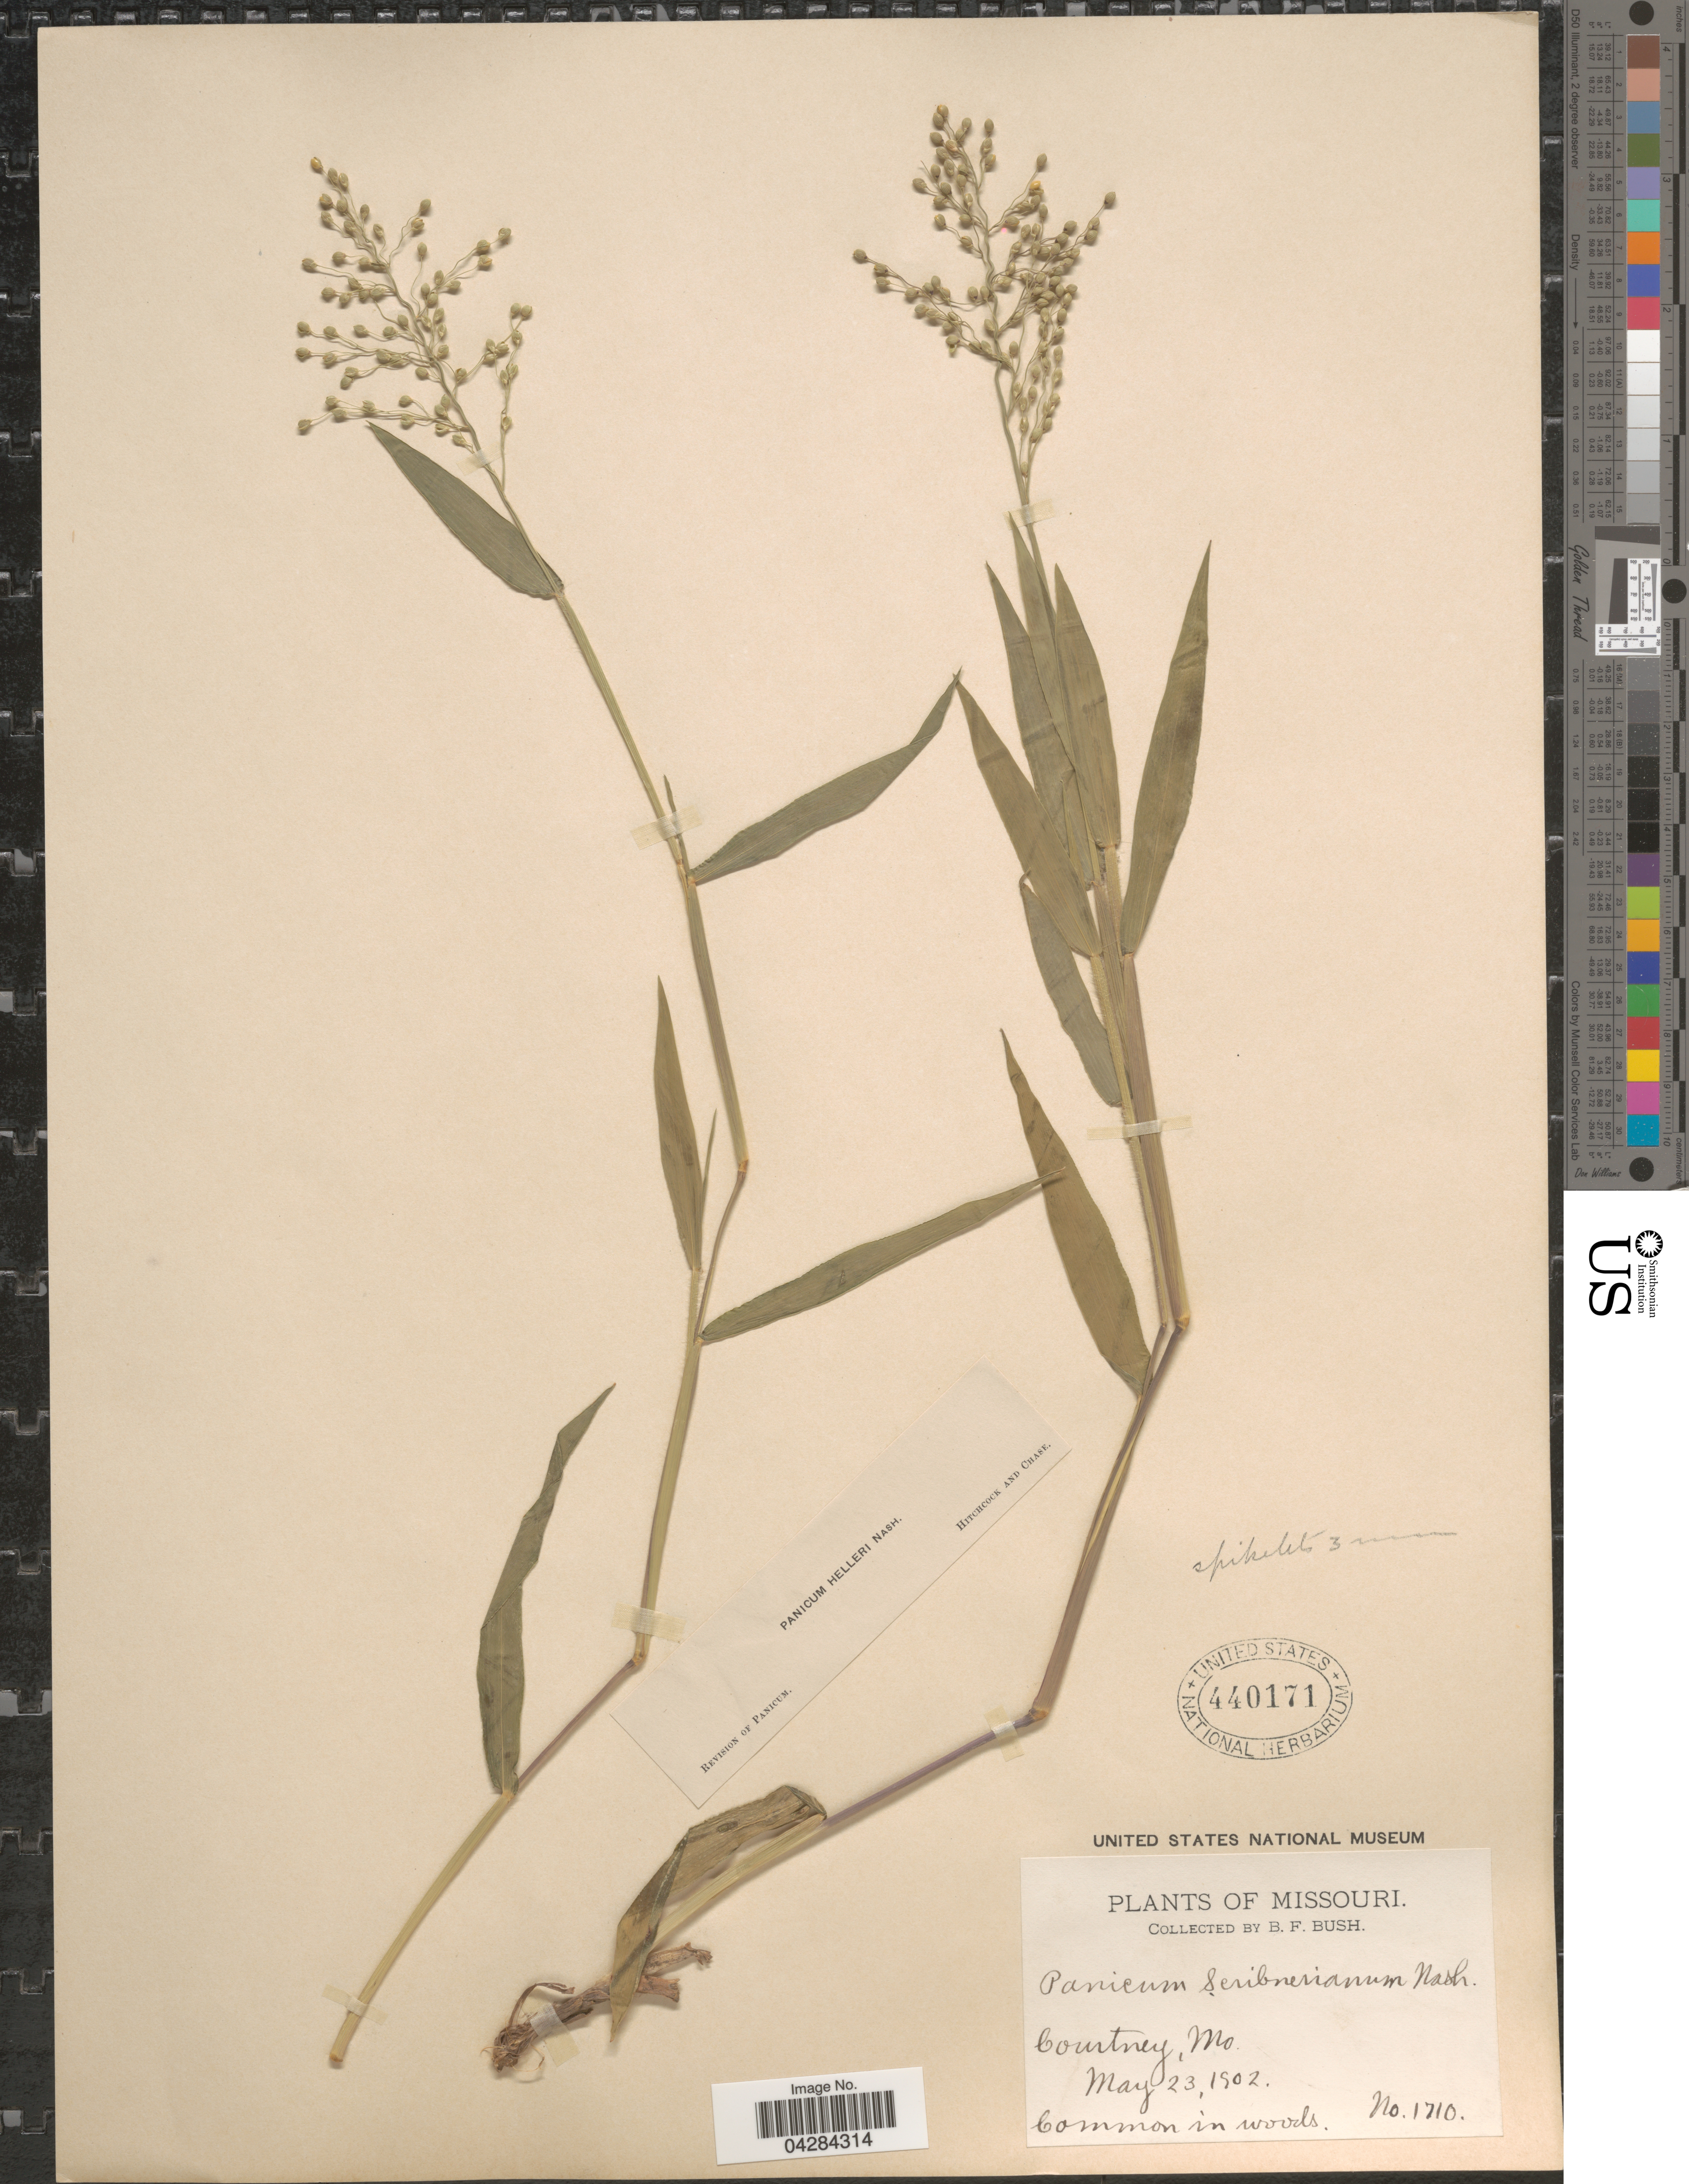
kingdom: Plantae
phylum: Tracheophyta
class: Liliopsida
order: Poales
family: Poaceae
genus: Dichanthelium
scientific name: Dichanthelium oligosanthes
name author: (Schult.) Gould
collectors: B. F. Bush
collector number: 1710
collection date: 1902-05-23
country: United States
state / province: Missouri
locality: Courtney. Common in woods.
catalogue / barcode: US 440171